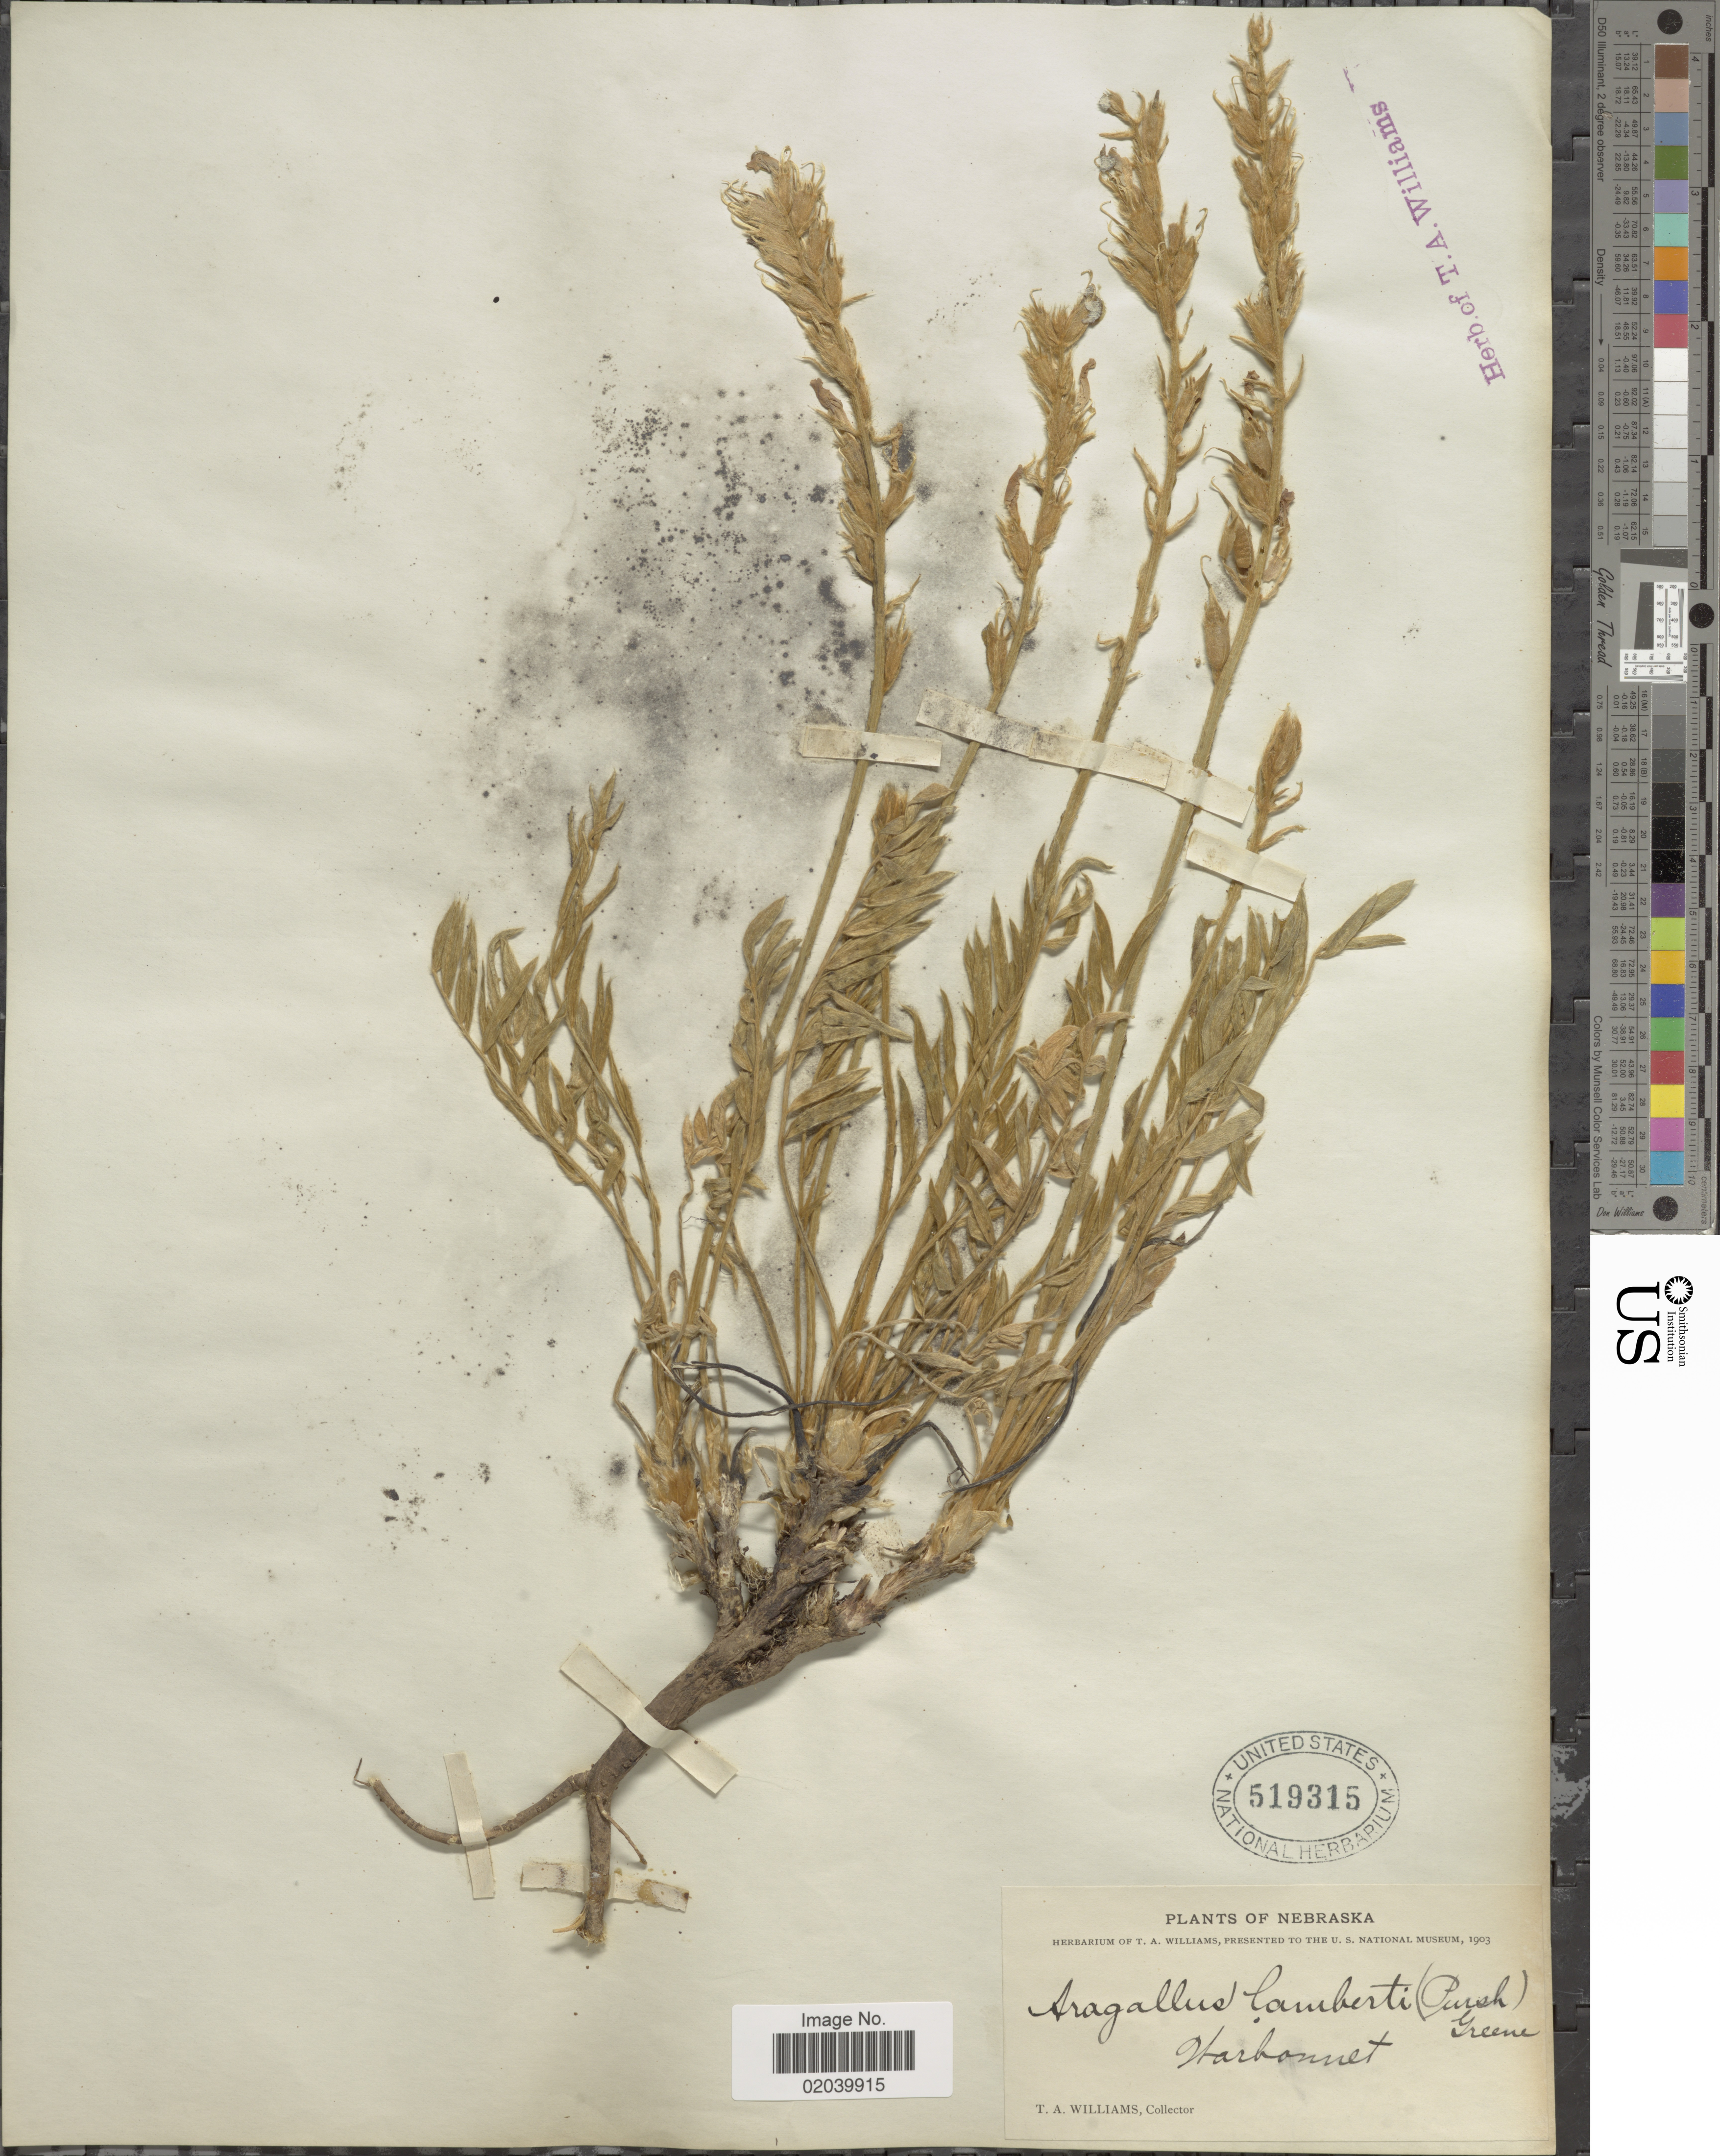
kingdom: Plantae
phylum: Tracheophyta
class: Magnoliopsida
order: Fabales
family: Fabaceae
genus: Oxytropis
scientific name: Oxytropis lambertii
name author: Pursh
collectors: T. A. Williams (herbarium)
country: United States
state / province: Nebraska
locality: Harbonnet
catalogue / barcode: US 519315